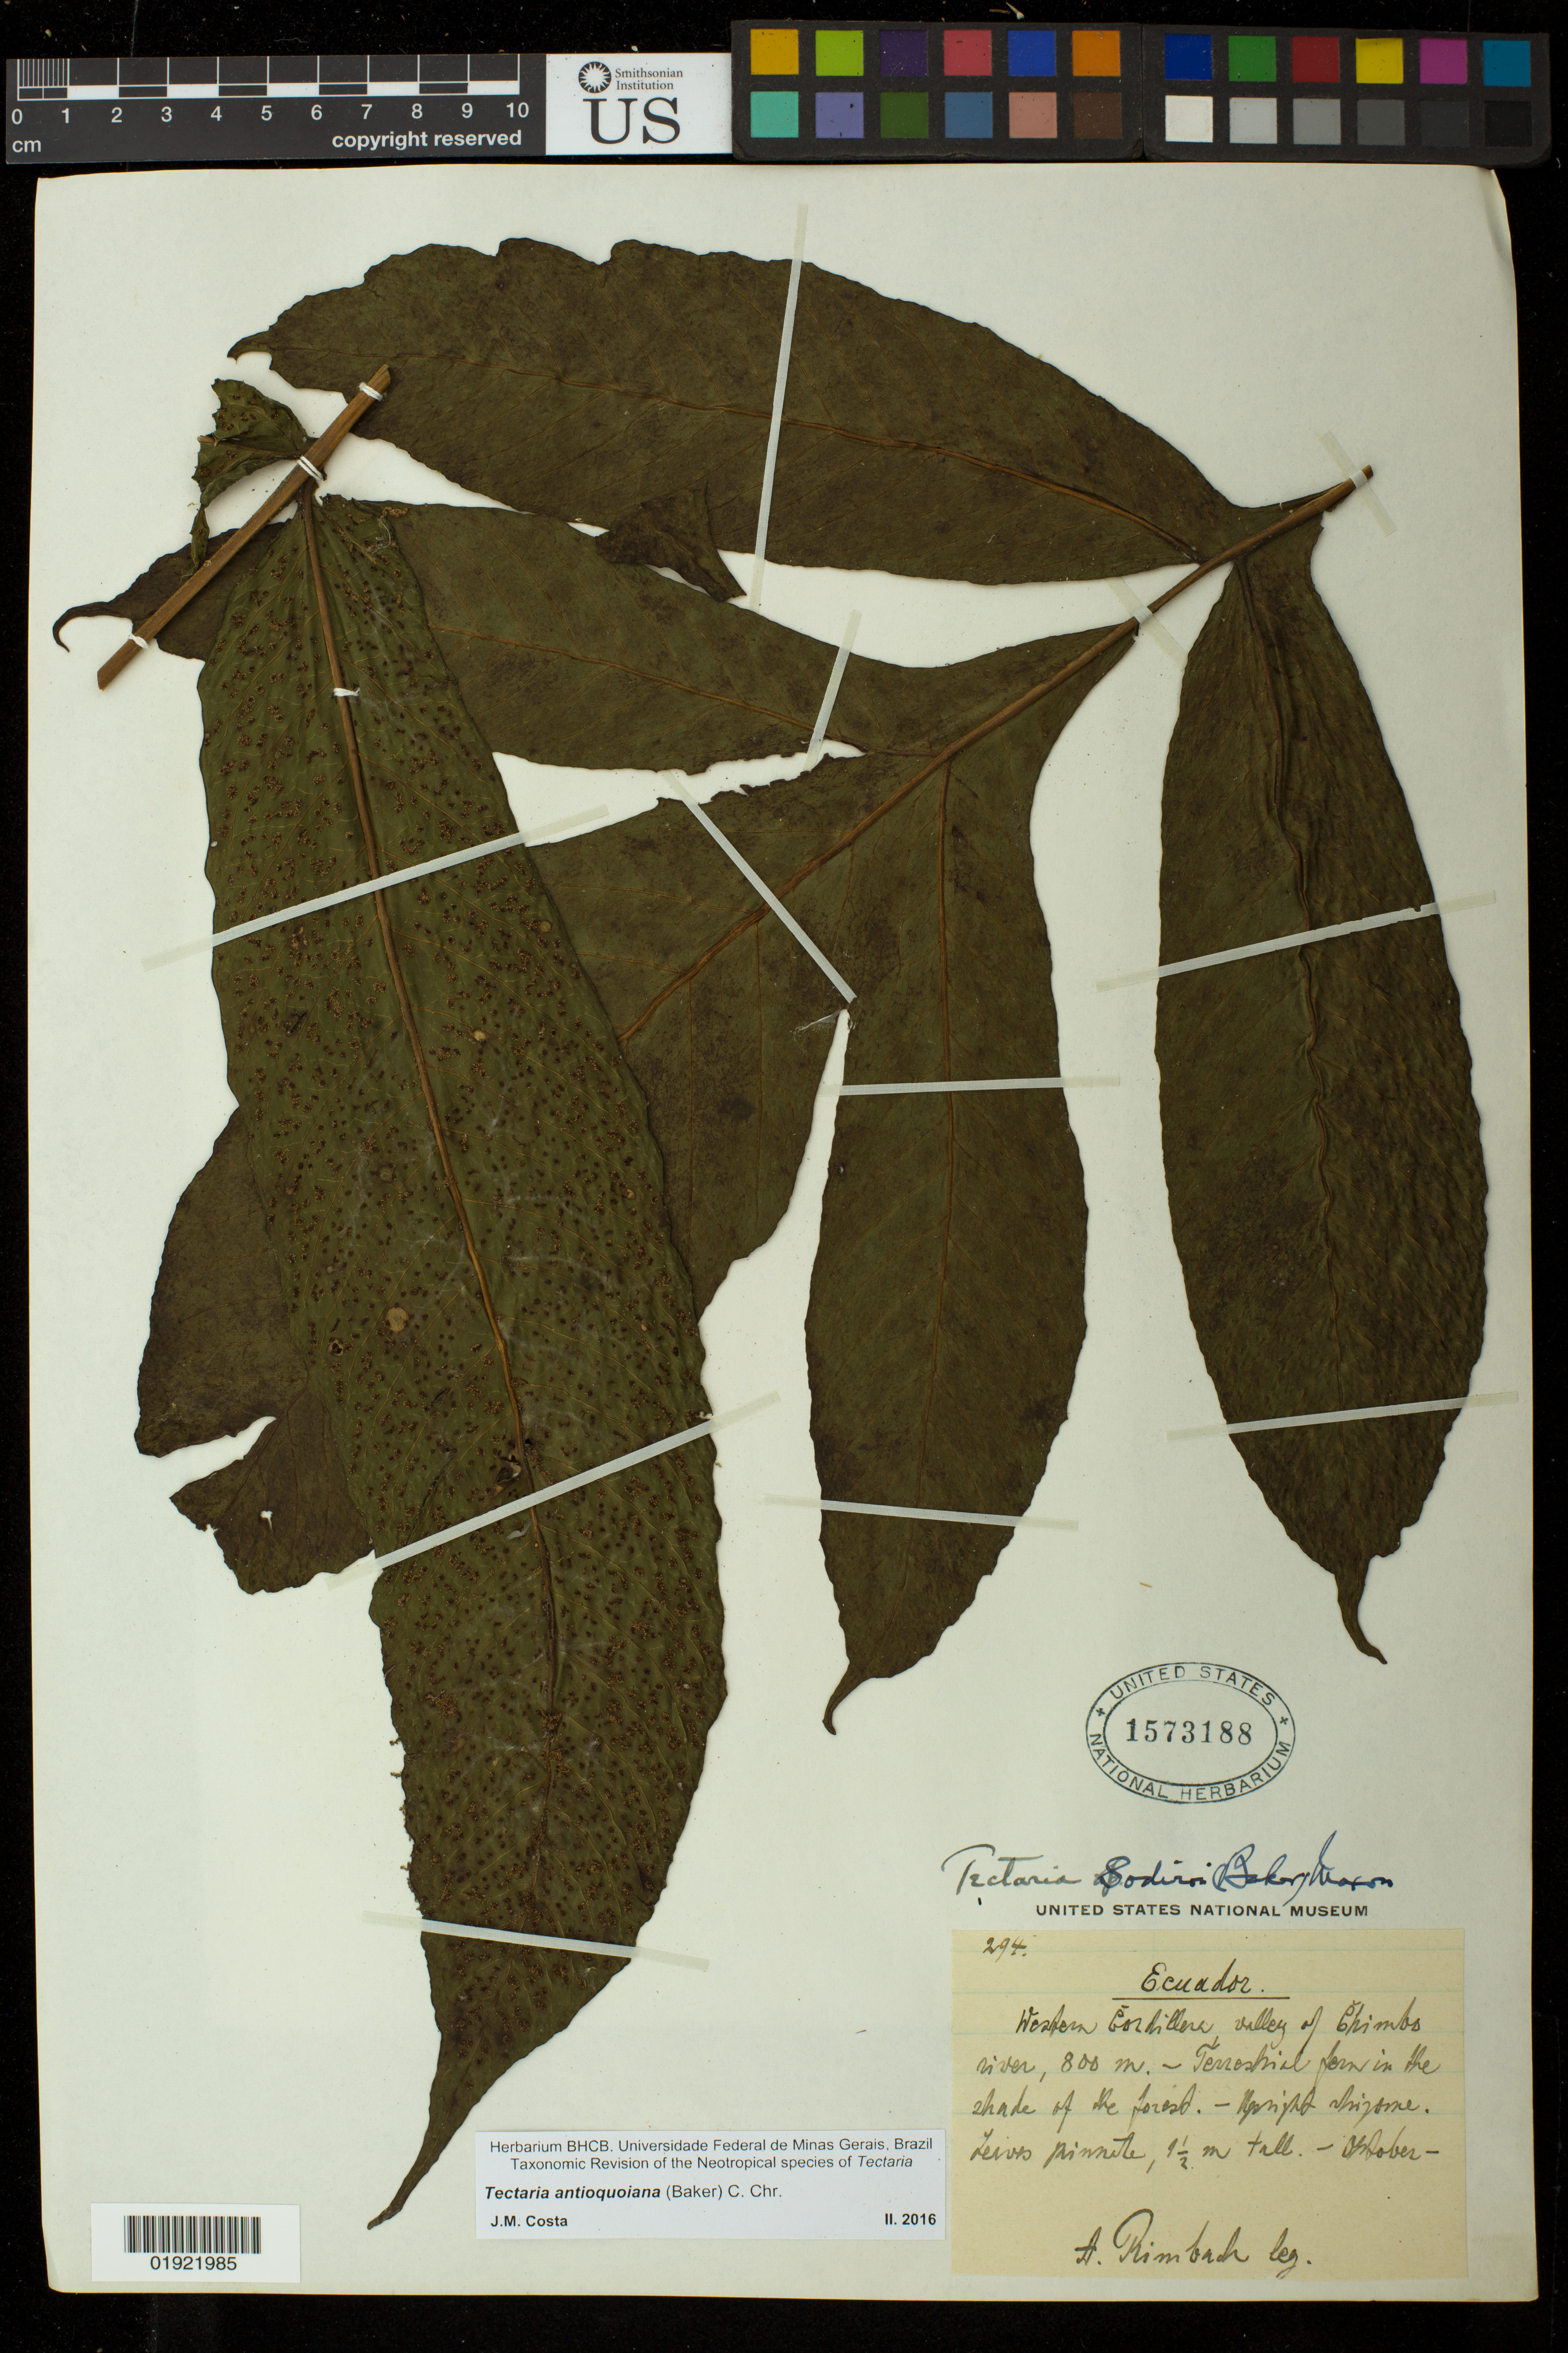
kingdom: Plantae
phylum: Tracheophyta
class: Polypodiopsida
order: Polypodiales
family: Tectariaceae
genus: Tectaria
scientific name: Tectaria antioquoiana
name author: (Baker) C. Chr.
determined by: Costa, J. M.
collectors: A. Rimbach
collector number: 294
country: Ecuador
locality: Western Cordillera, valley of Chimbs river (?)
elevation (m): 800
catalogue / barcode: US 1573188